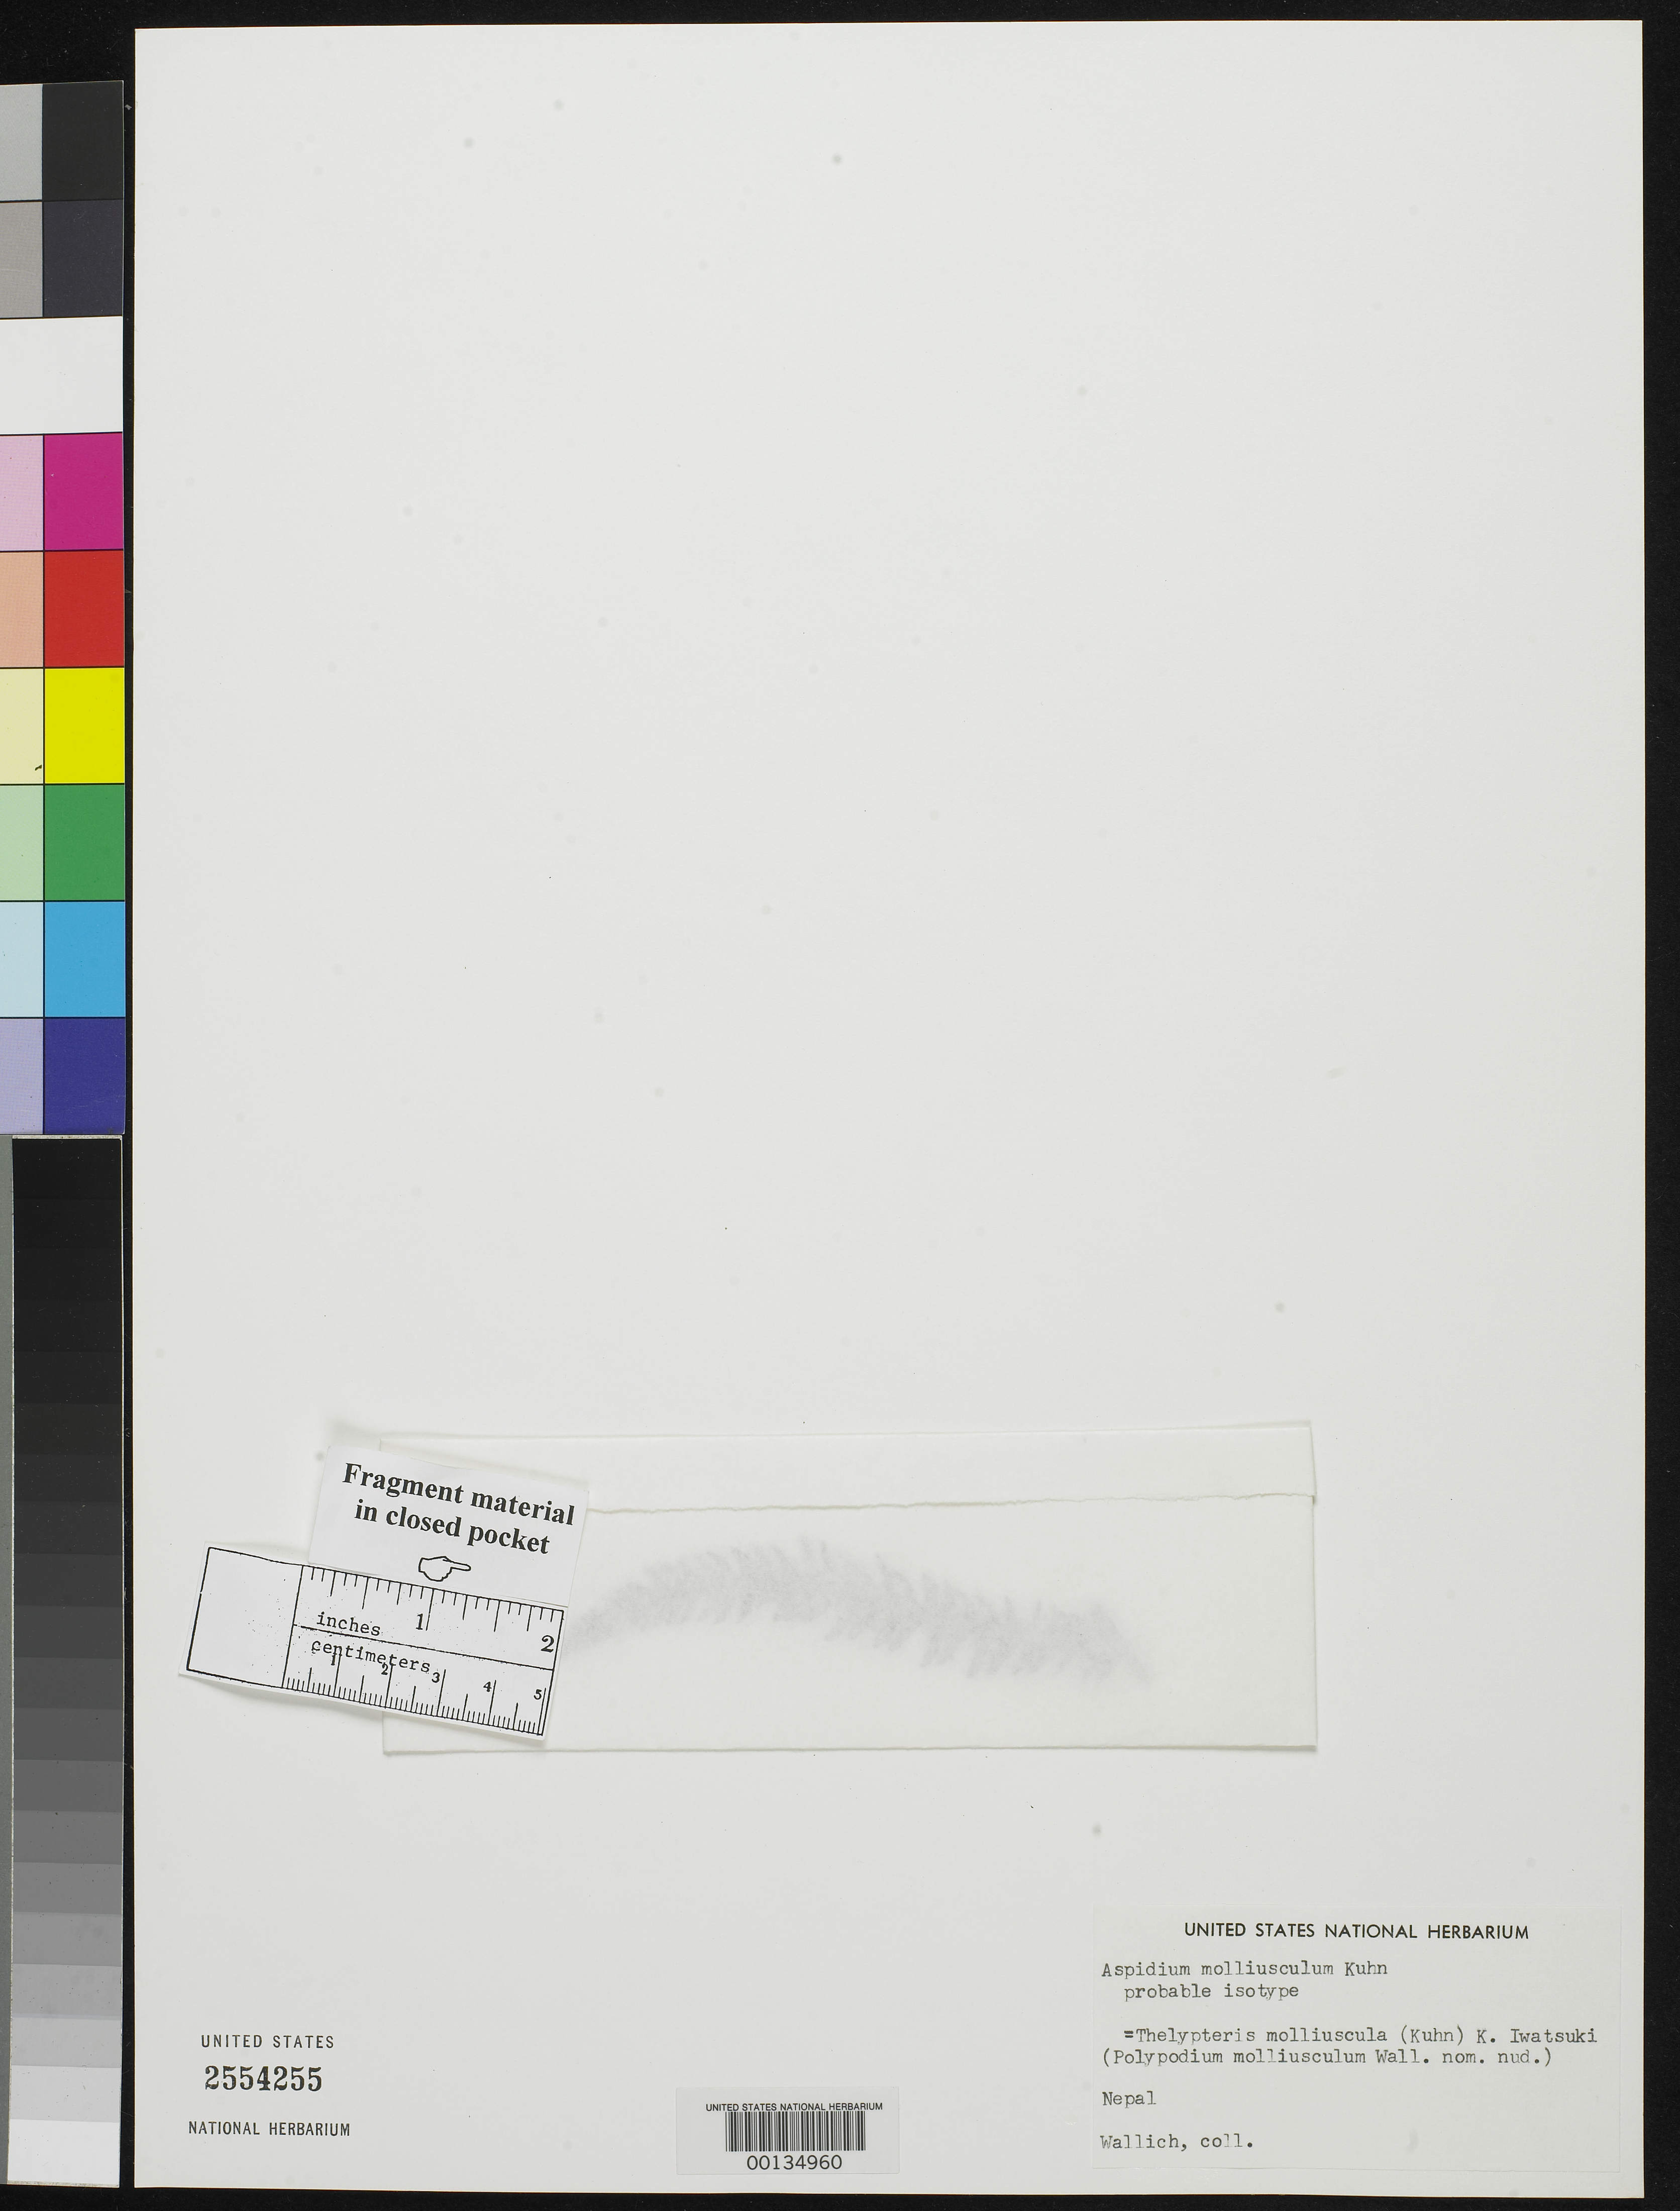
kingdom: Plantae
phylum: Tracheophyta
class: Polypodiopsida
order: Polypodiales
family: Tectariaceae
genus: Aspidium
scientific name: Aspidium molliusculum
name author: Kuhn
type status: Isotype Fragment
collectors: N. Wallich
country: Nepal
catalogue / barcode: US 2554255